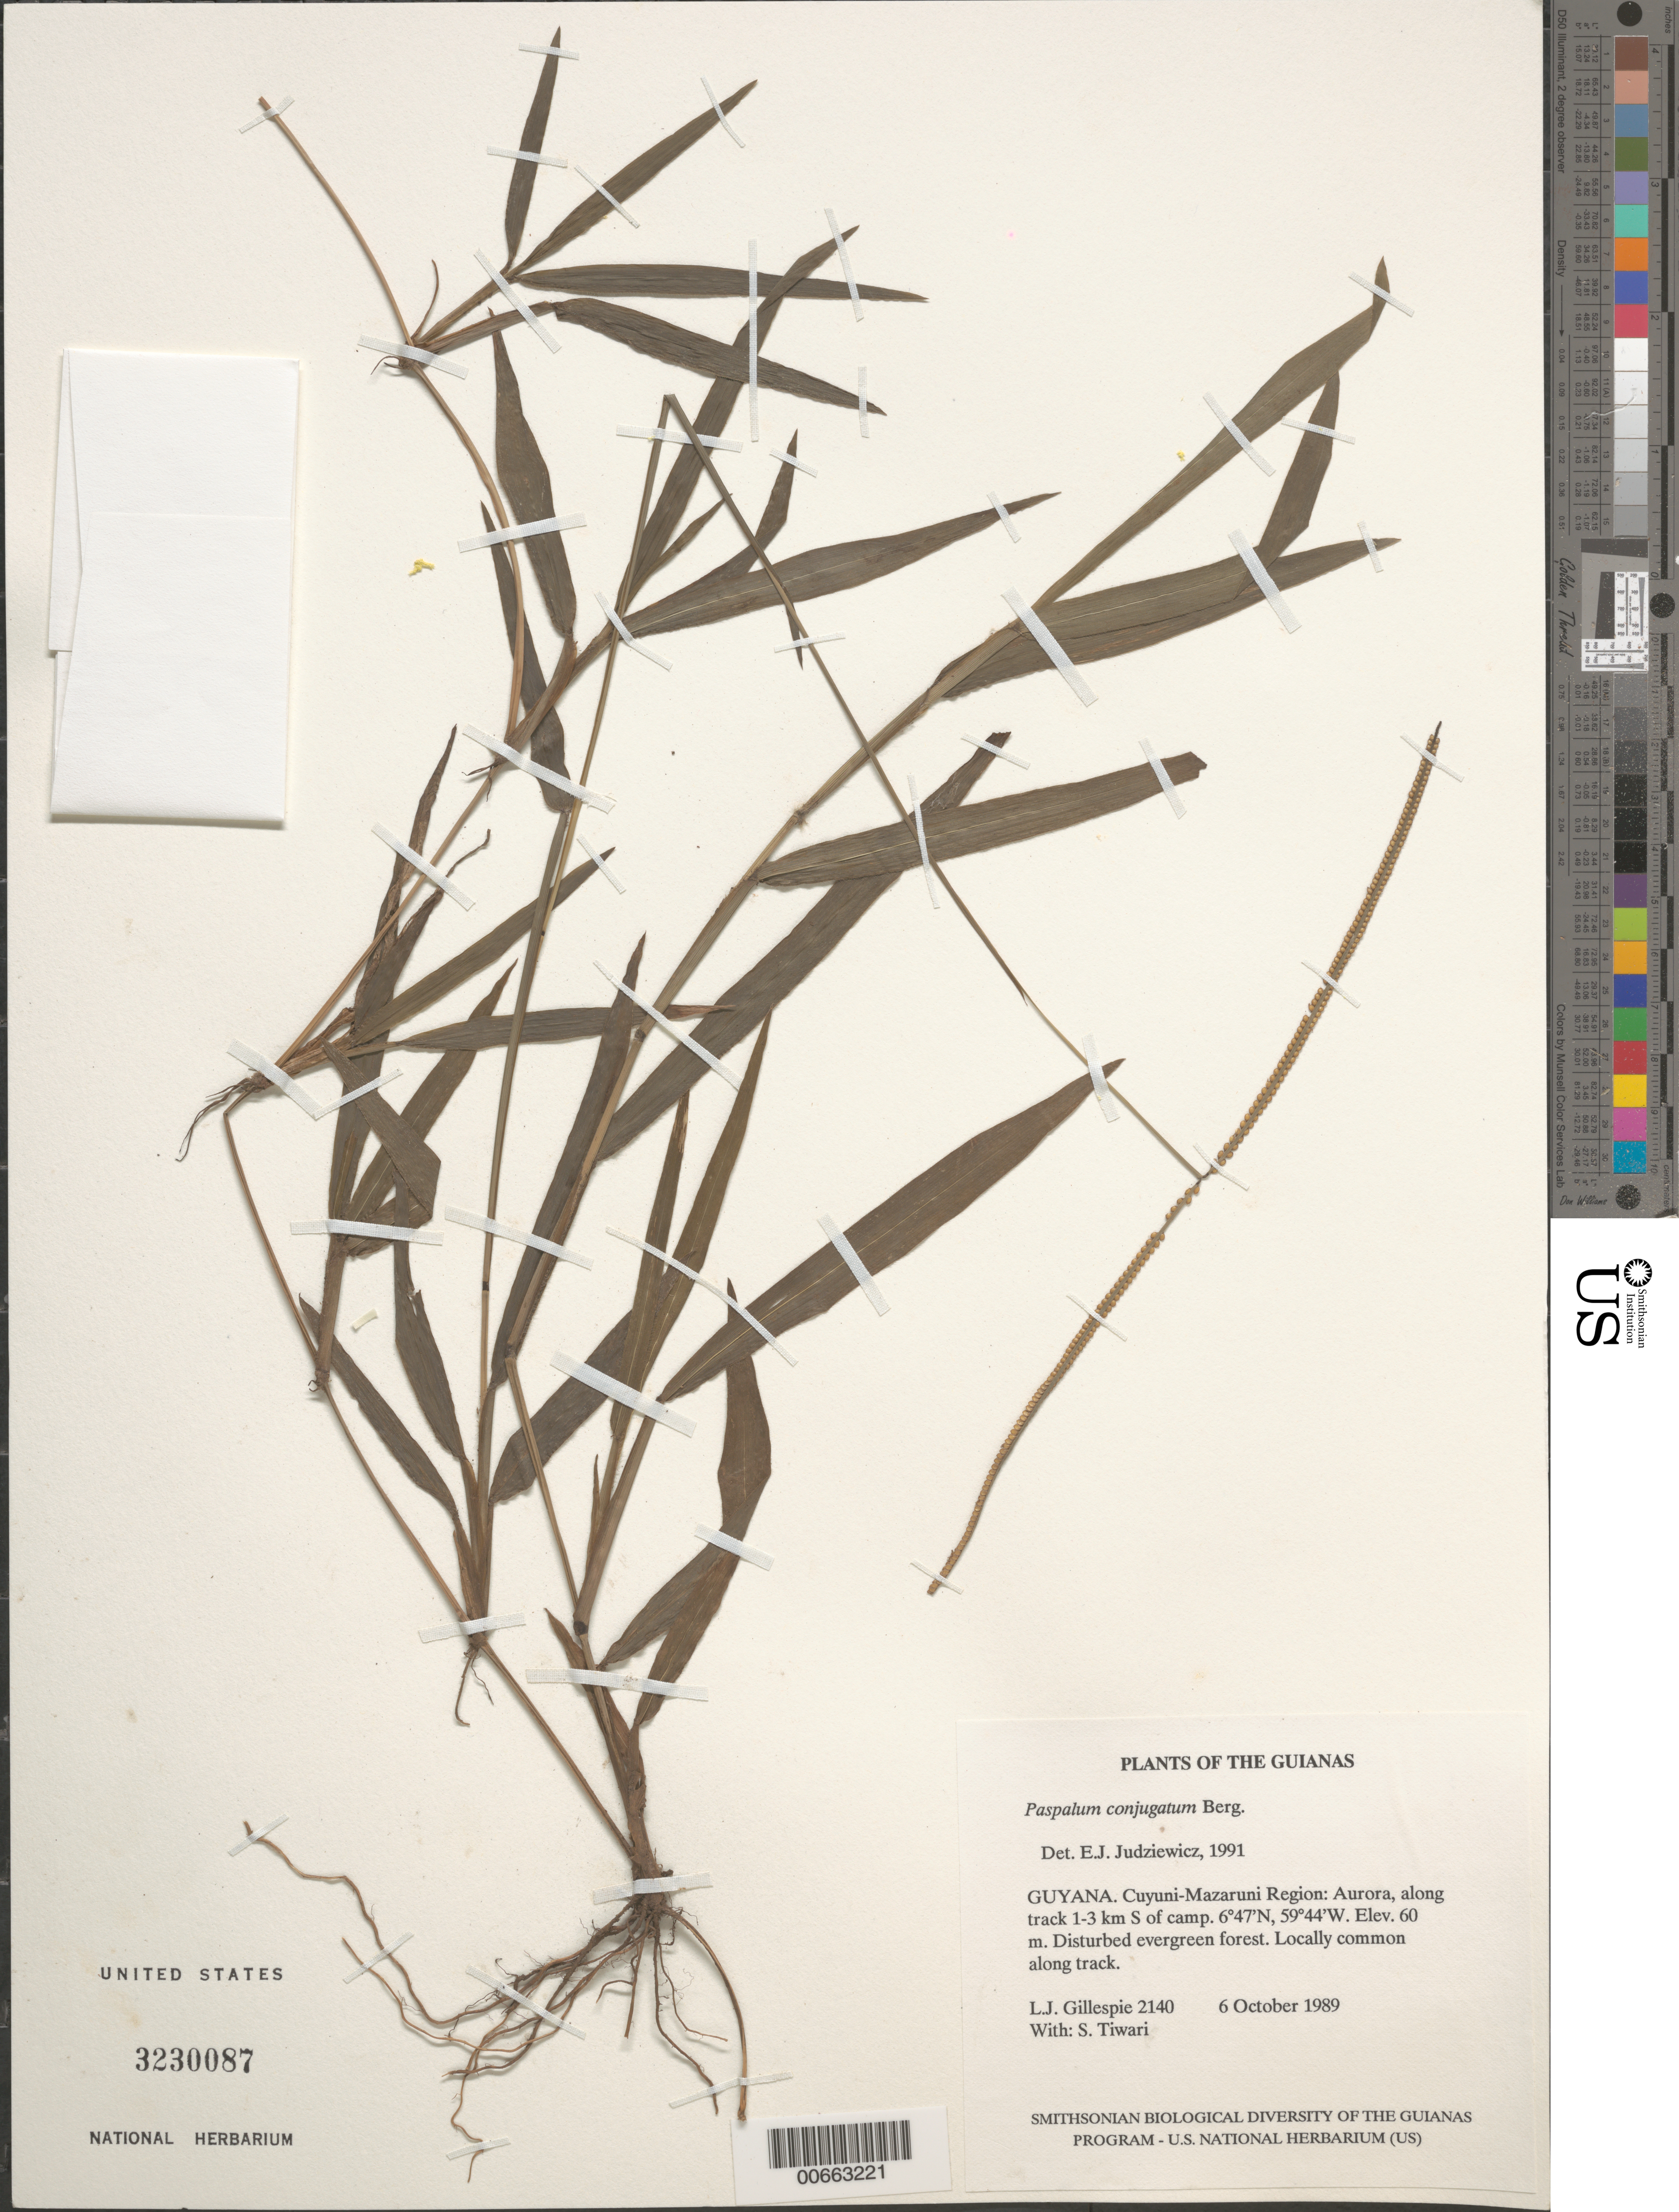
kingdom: Plantae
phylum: Tracheophyta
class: Liliopsida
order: Poales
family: Poaceae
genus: Paspalum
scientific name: Paspalum conjugatum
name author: P.J. Bergius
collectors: L. Gillespie & S. Tiwari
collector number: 2140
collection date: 1989-10-06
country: Guyana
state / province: Cuyuni-Mazaruni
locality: Guianas. Cuyuni-Mazaruni Region: Aurora, along track 1-3 km S of camp. Disturbed evergreen forest. Locally common along track.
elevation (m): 60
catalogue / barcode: US 3230087